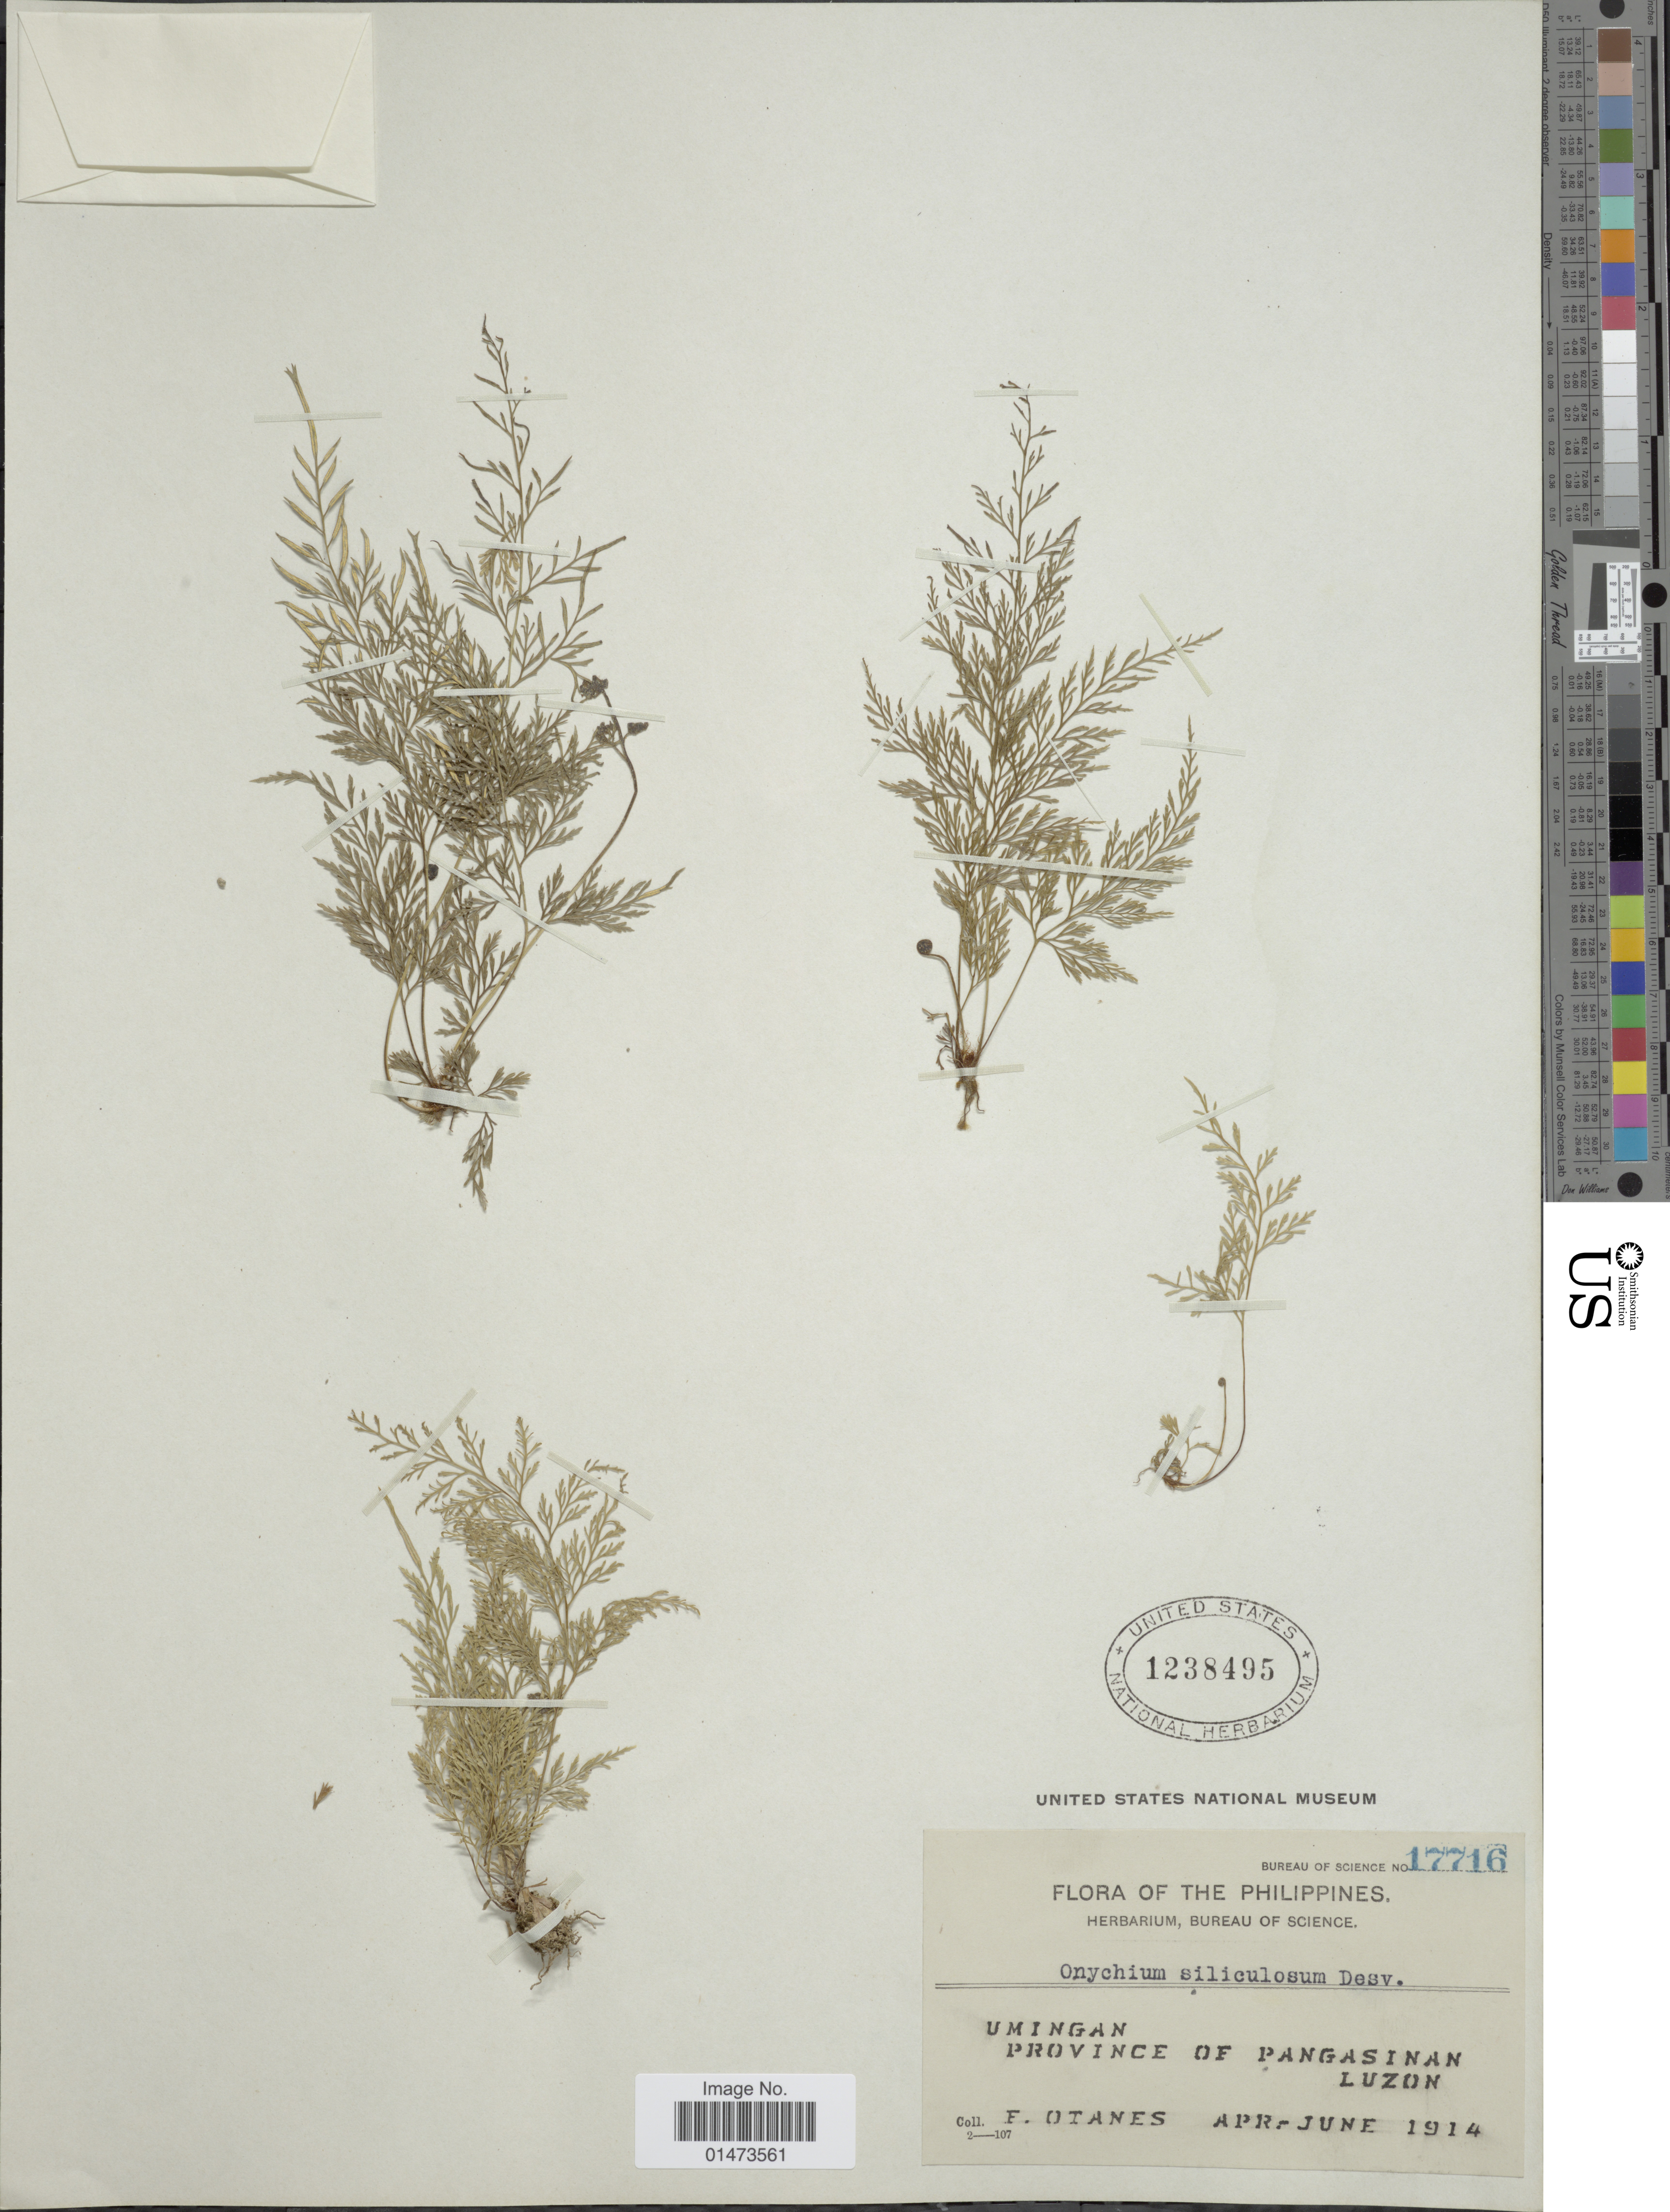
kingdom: Plantae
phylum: Tracheophyta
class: Polypodiopsida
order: Polypodiales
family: Pteridaceae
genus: Onychium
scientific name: Onychium siliculosum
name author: (Desv.) C. Chr.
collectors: F. Q. Otanes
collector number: Bureau of Science 17716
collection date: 1914-04/1914-06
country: Philippines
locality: Umingan, Province of Pangasinan Luzon.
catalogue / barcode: US 1238495